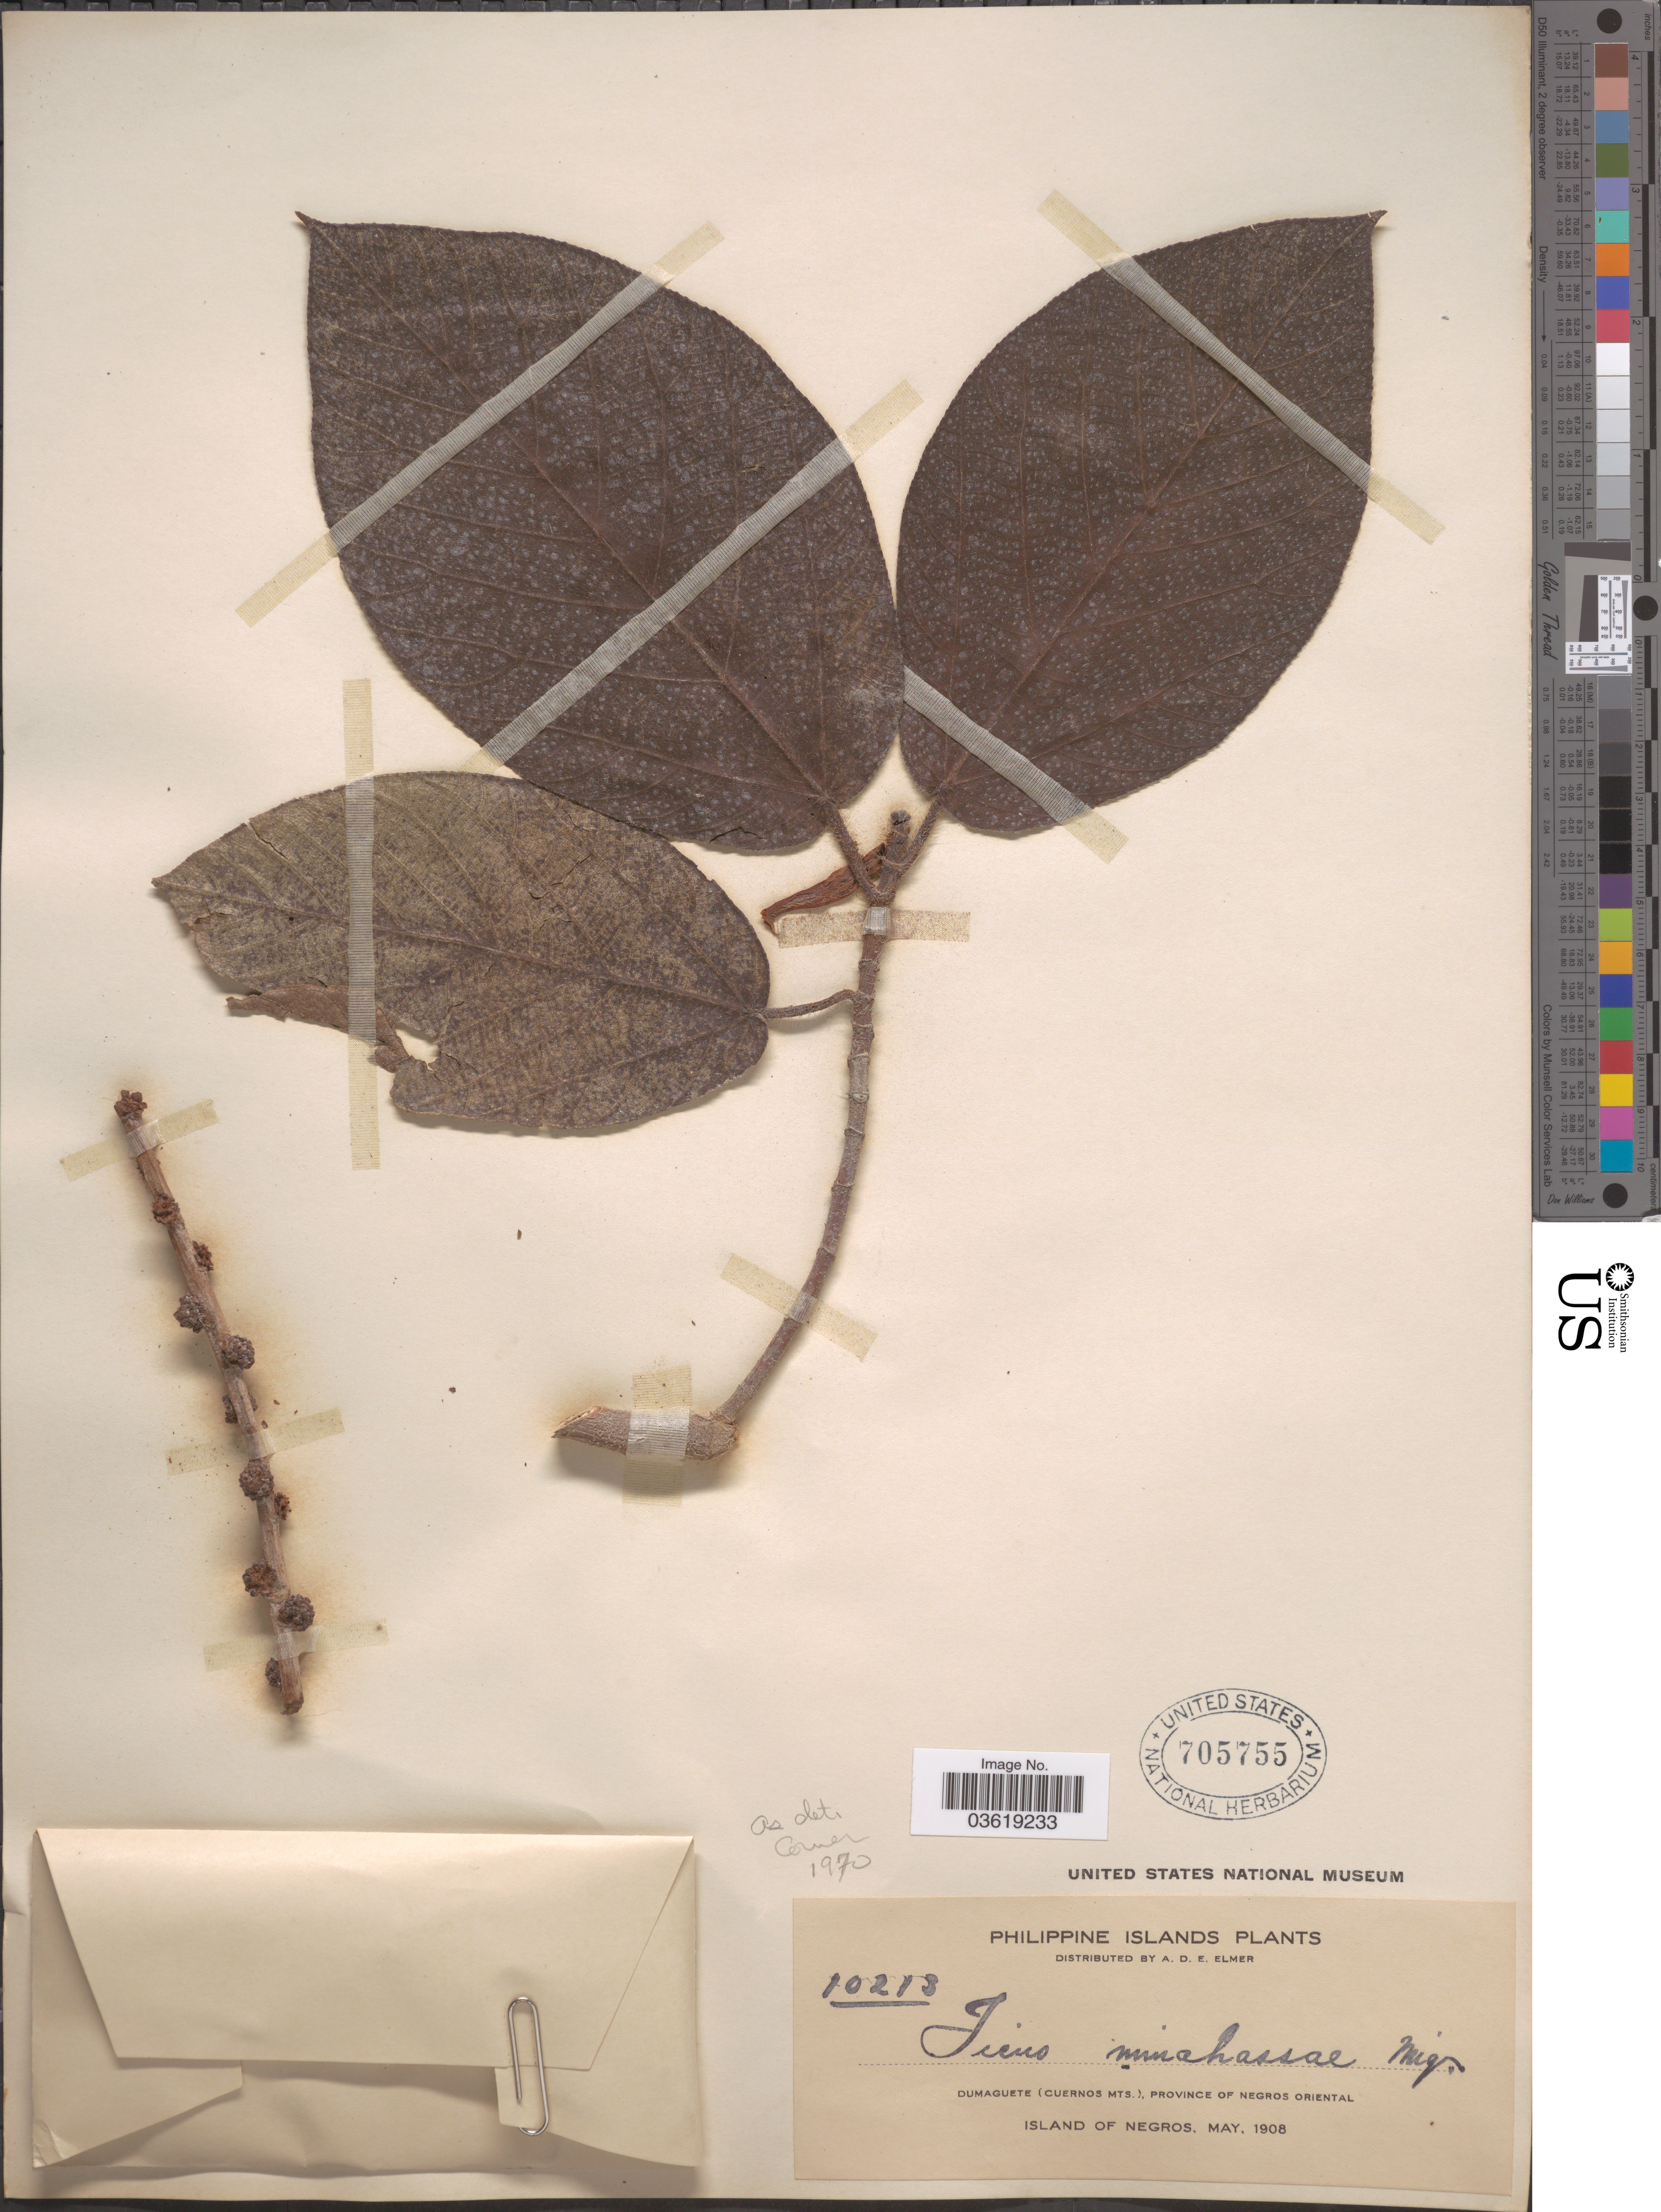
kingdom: Plantae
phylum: Tracheophyta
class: Magnoliopsida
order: Rosales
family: Moraceae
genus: Ficus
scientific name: Ficus minahassae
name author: Miq.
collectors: A. D. E. Elmer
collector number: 10213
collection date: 1908-05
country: Philippines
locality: Philippine Islands. Dumaguete (Cuernos Mts.), Province of Negros Oriental. Island of Negros.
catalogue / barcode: US 705755